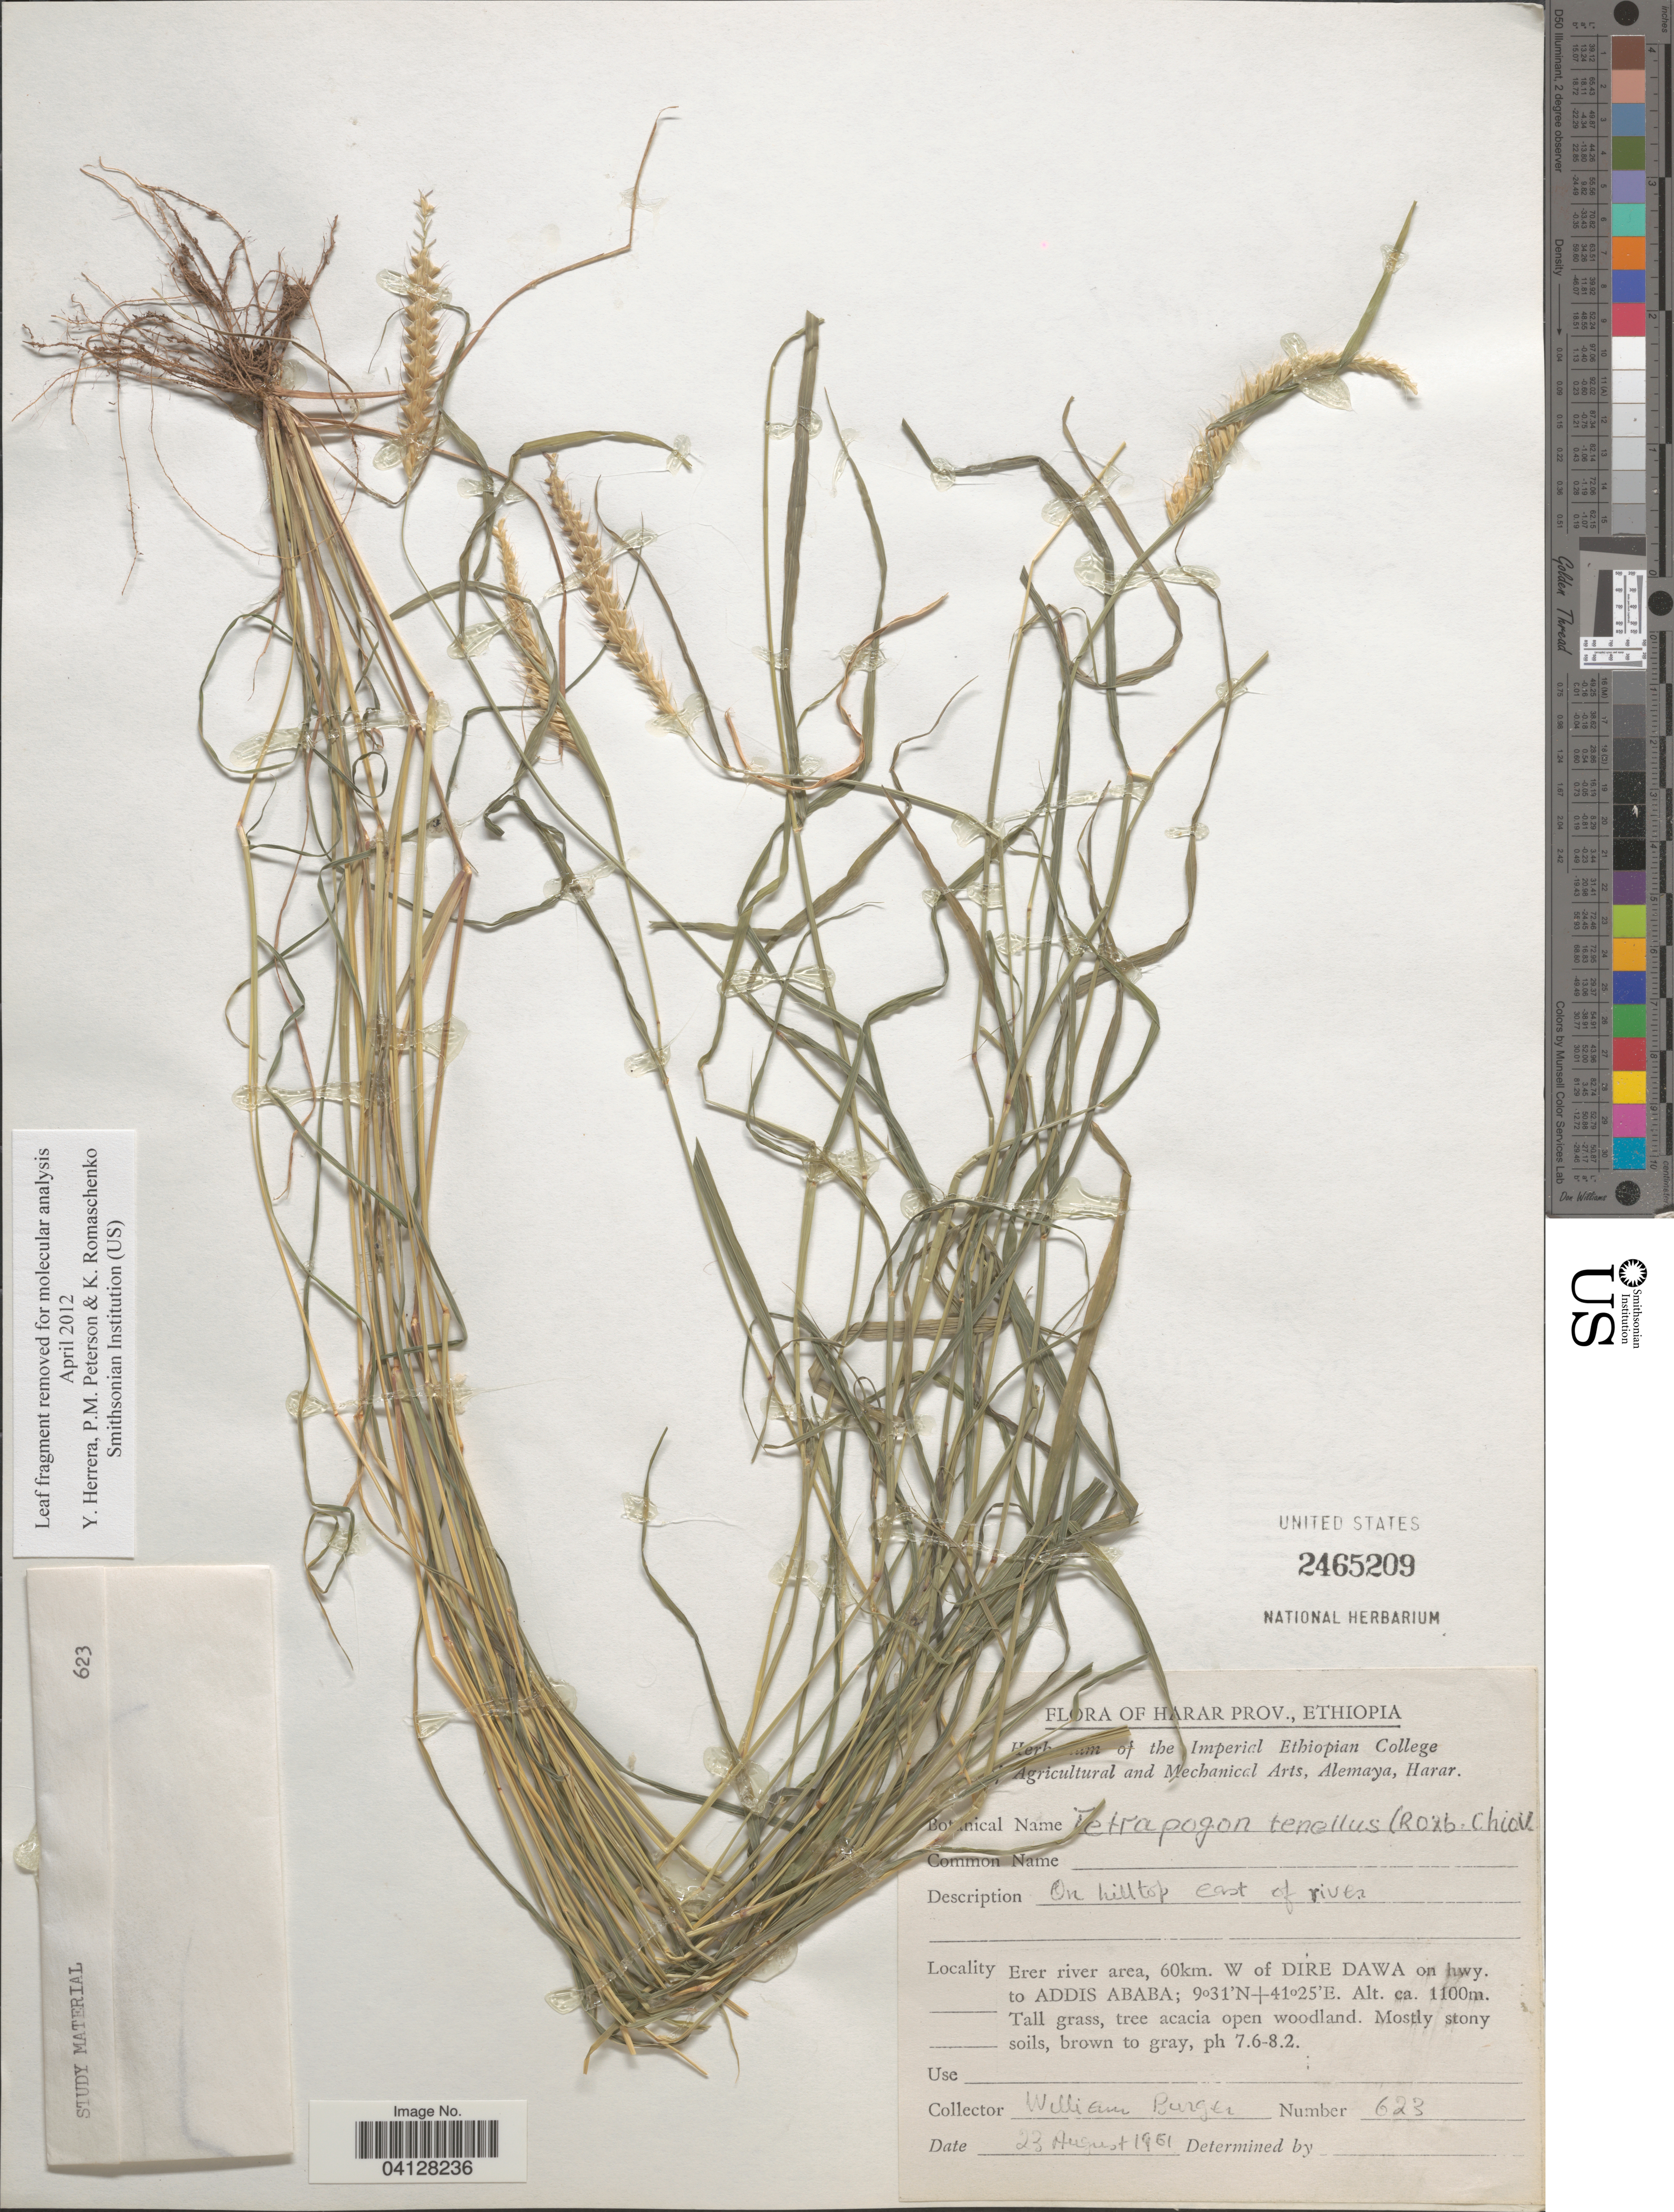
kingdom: Plantae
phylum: Tracheophyta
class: Liliopsida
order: Poales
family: Poaceae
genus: Tetrapogon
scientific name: Tetrapogon tenellus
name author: (J. Koenig ex Roxb.) Chiov.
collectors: W. Burger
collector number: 623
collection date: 1961-08-23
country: Ethiopia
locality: Harar Prov. On hilltop east of river. Erer river area, 60km. W of Dire Dawa on hwy. to Addis Ababa.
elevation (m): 1100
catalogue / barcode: US 2465209